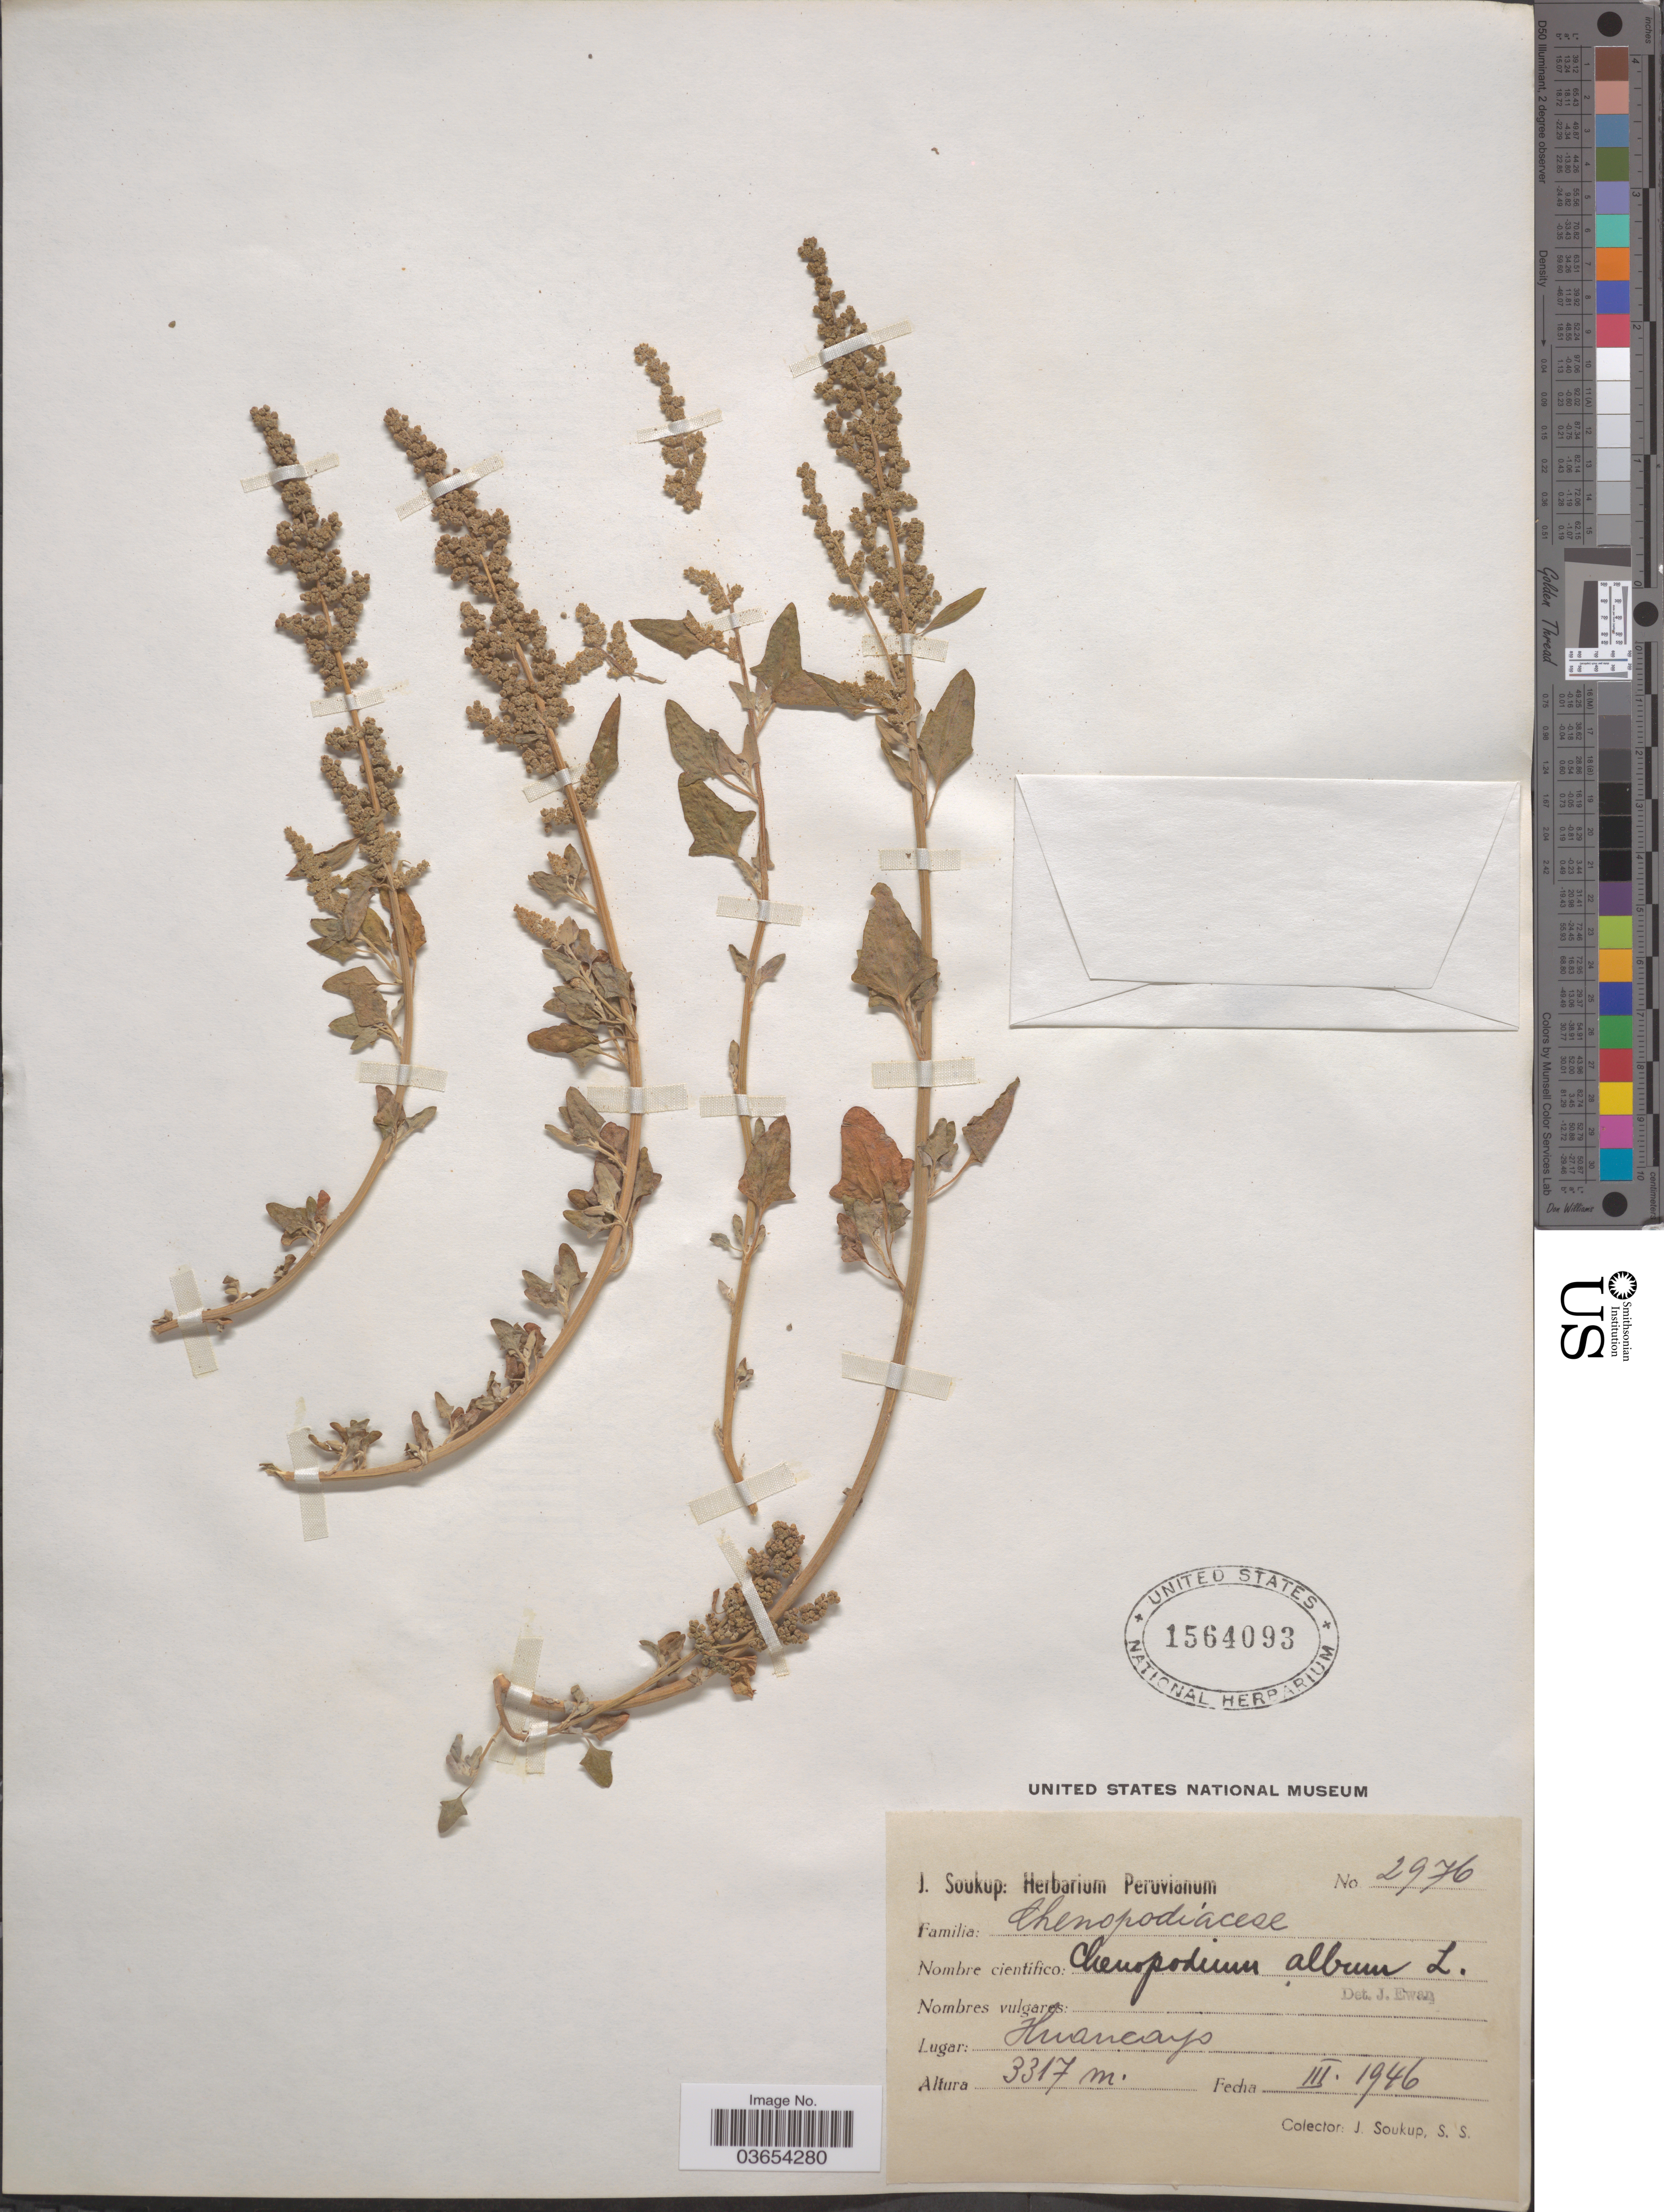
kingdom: Plantae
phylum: Tracheophyta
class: Magnoliopsida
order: Caryophyllales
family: Amaranthaceae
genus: Chenopodium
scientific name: Chenopodium album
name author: L.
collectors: J. Soukup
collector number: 2976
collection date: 1946-03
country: Peru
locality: Huancayo.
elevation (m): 3317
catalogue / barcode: US 1564093